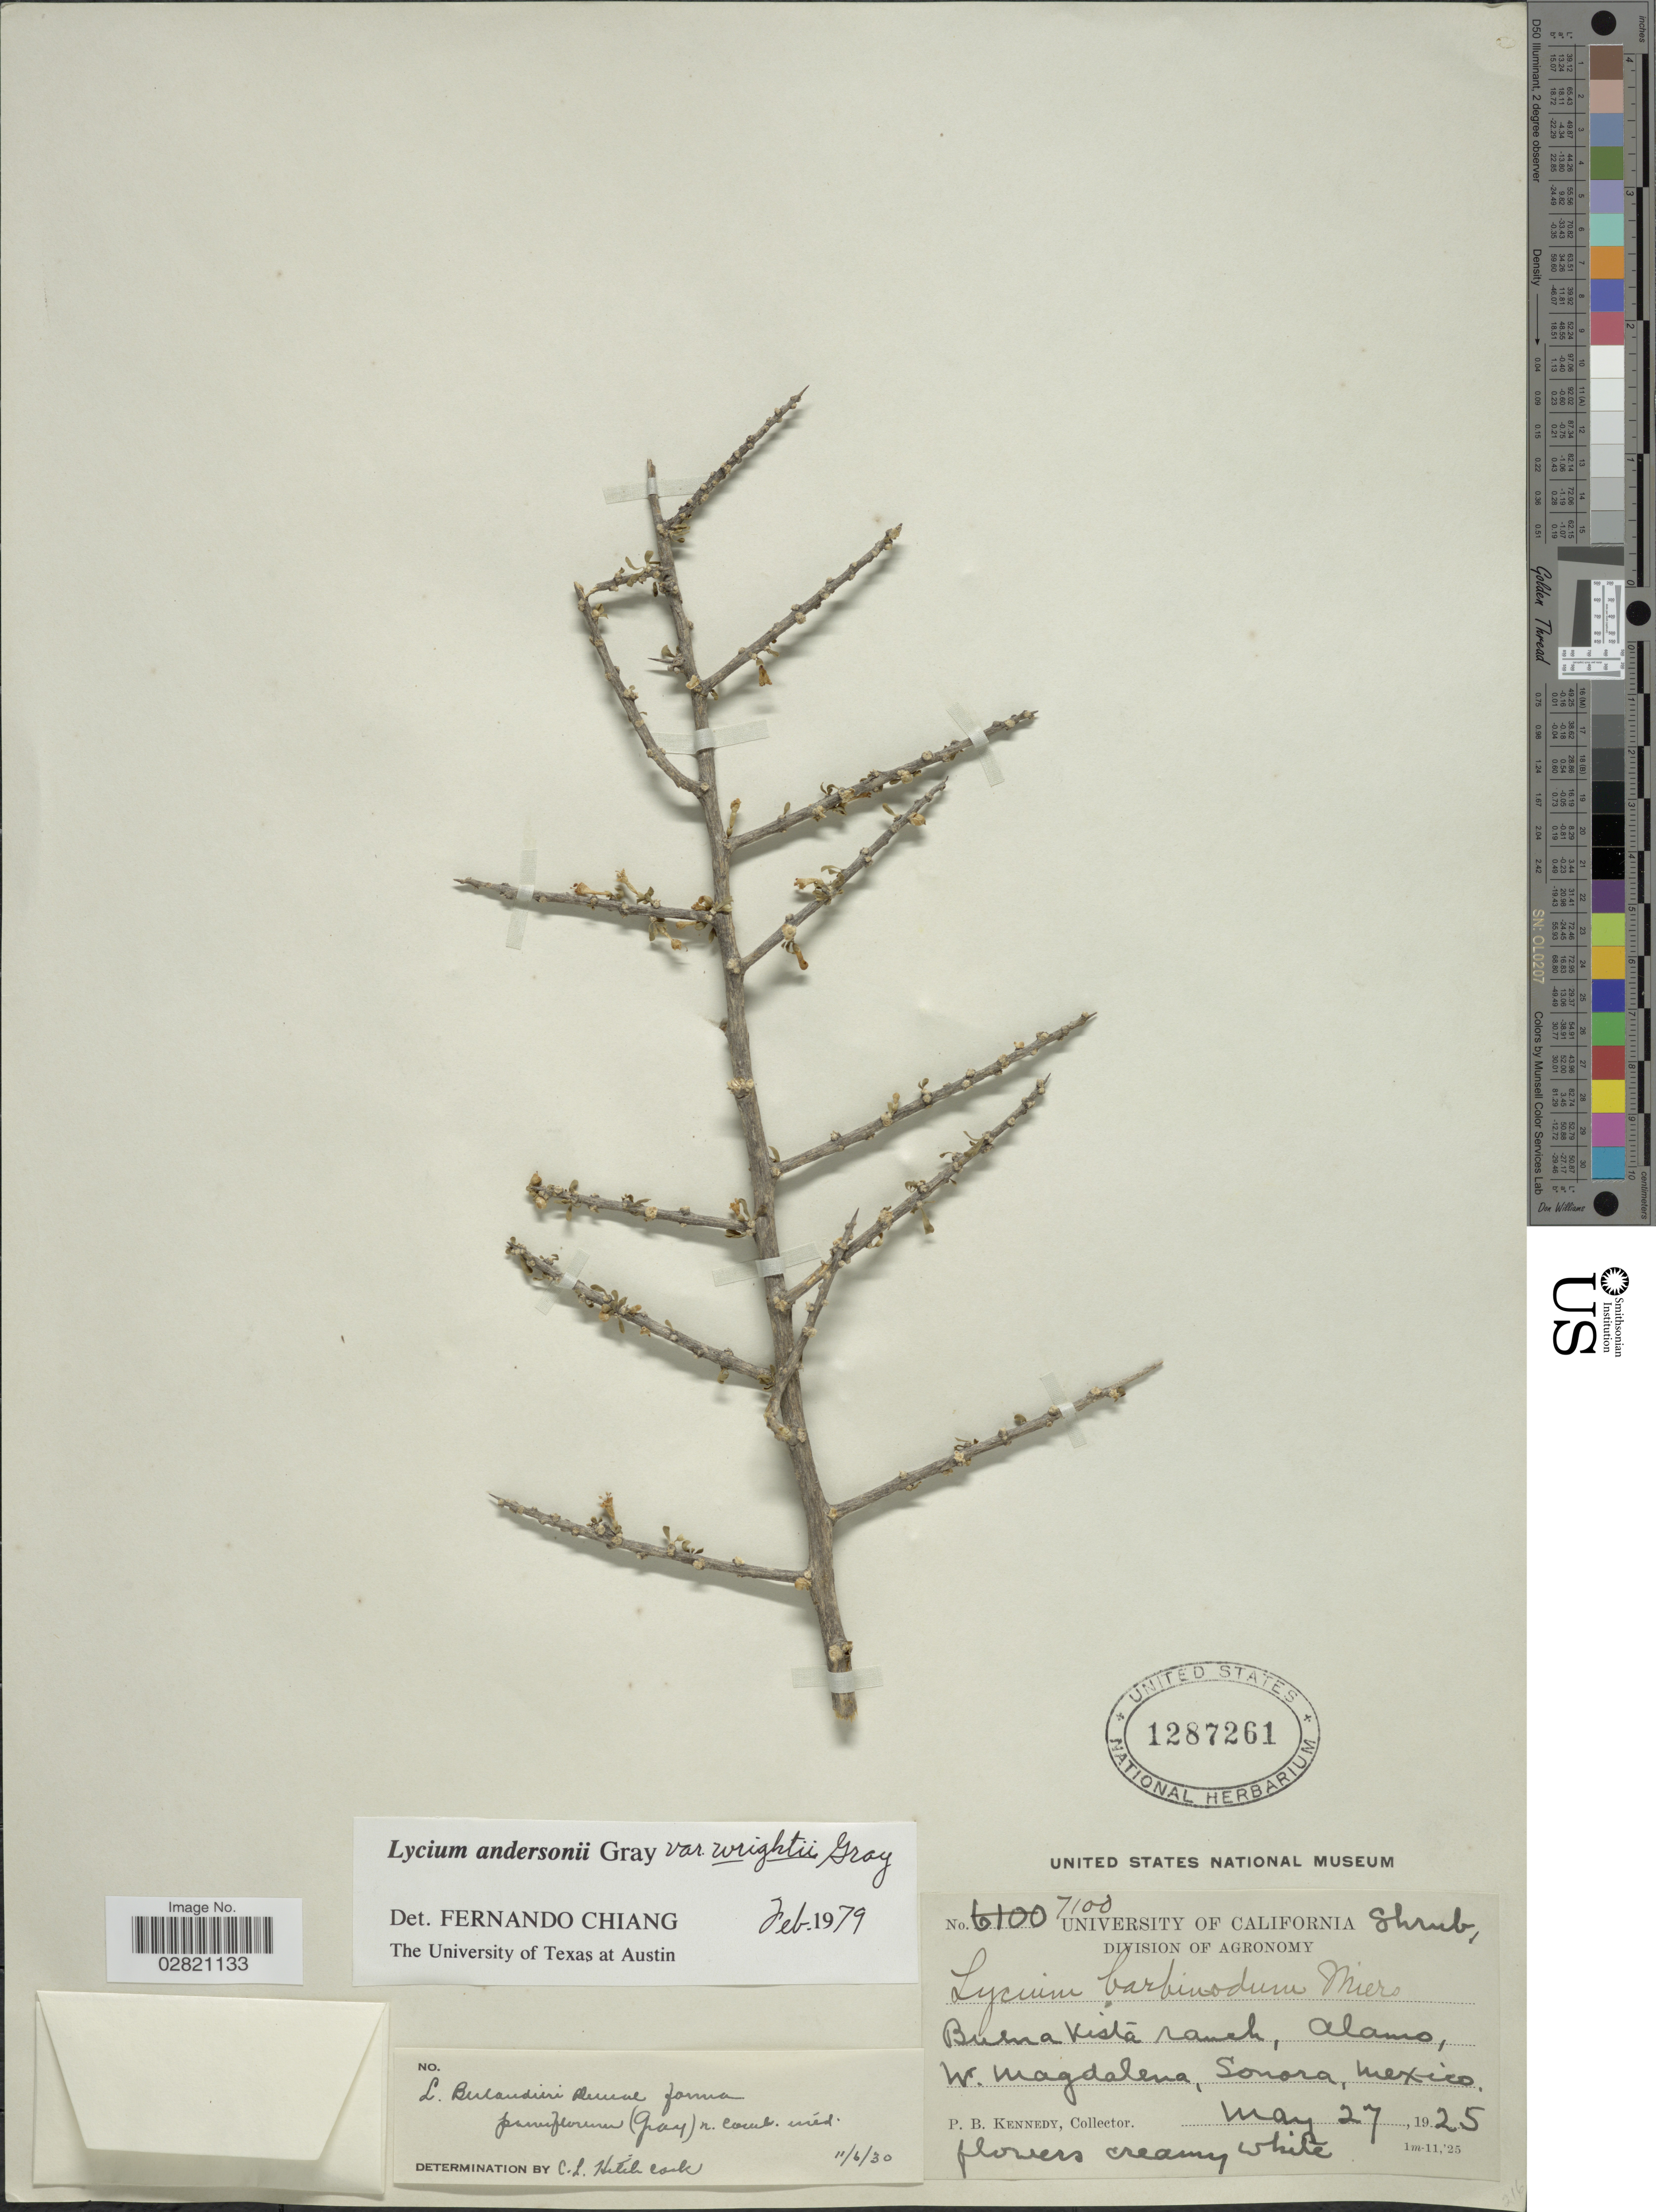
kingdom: Plantae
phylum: Tracheophyta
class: Magnoliopsida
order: Solanales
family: Solanaceae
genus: Lycium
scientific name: Lycium andersonii var. wrightii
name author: A. Gray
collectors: P. B. Kennedy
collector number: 7100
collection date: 1925-05-27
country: Mexico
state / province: Sonora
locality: Buena Vista ranch, Alamo, W. Magdalena, Sonora, Mexico.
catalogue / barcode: US 1287261